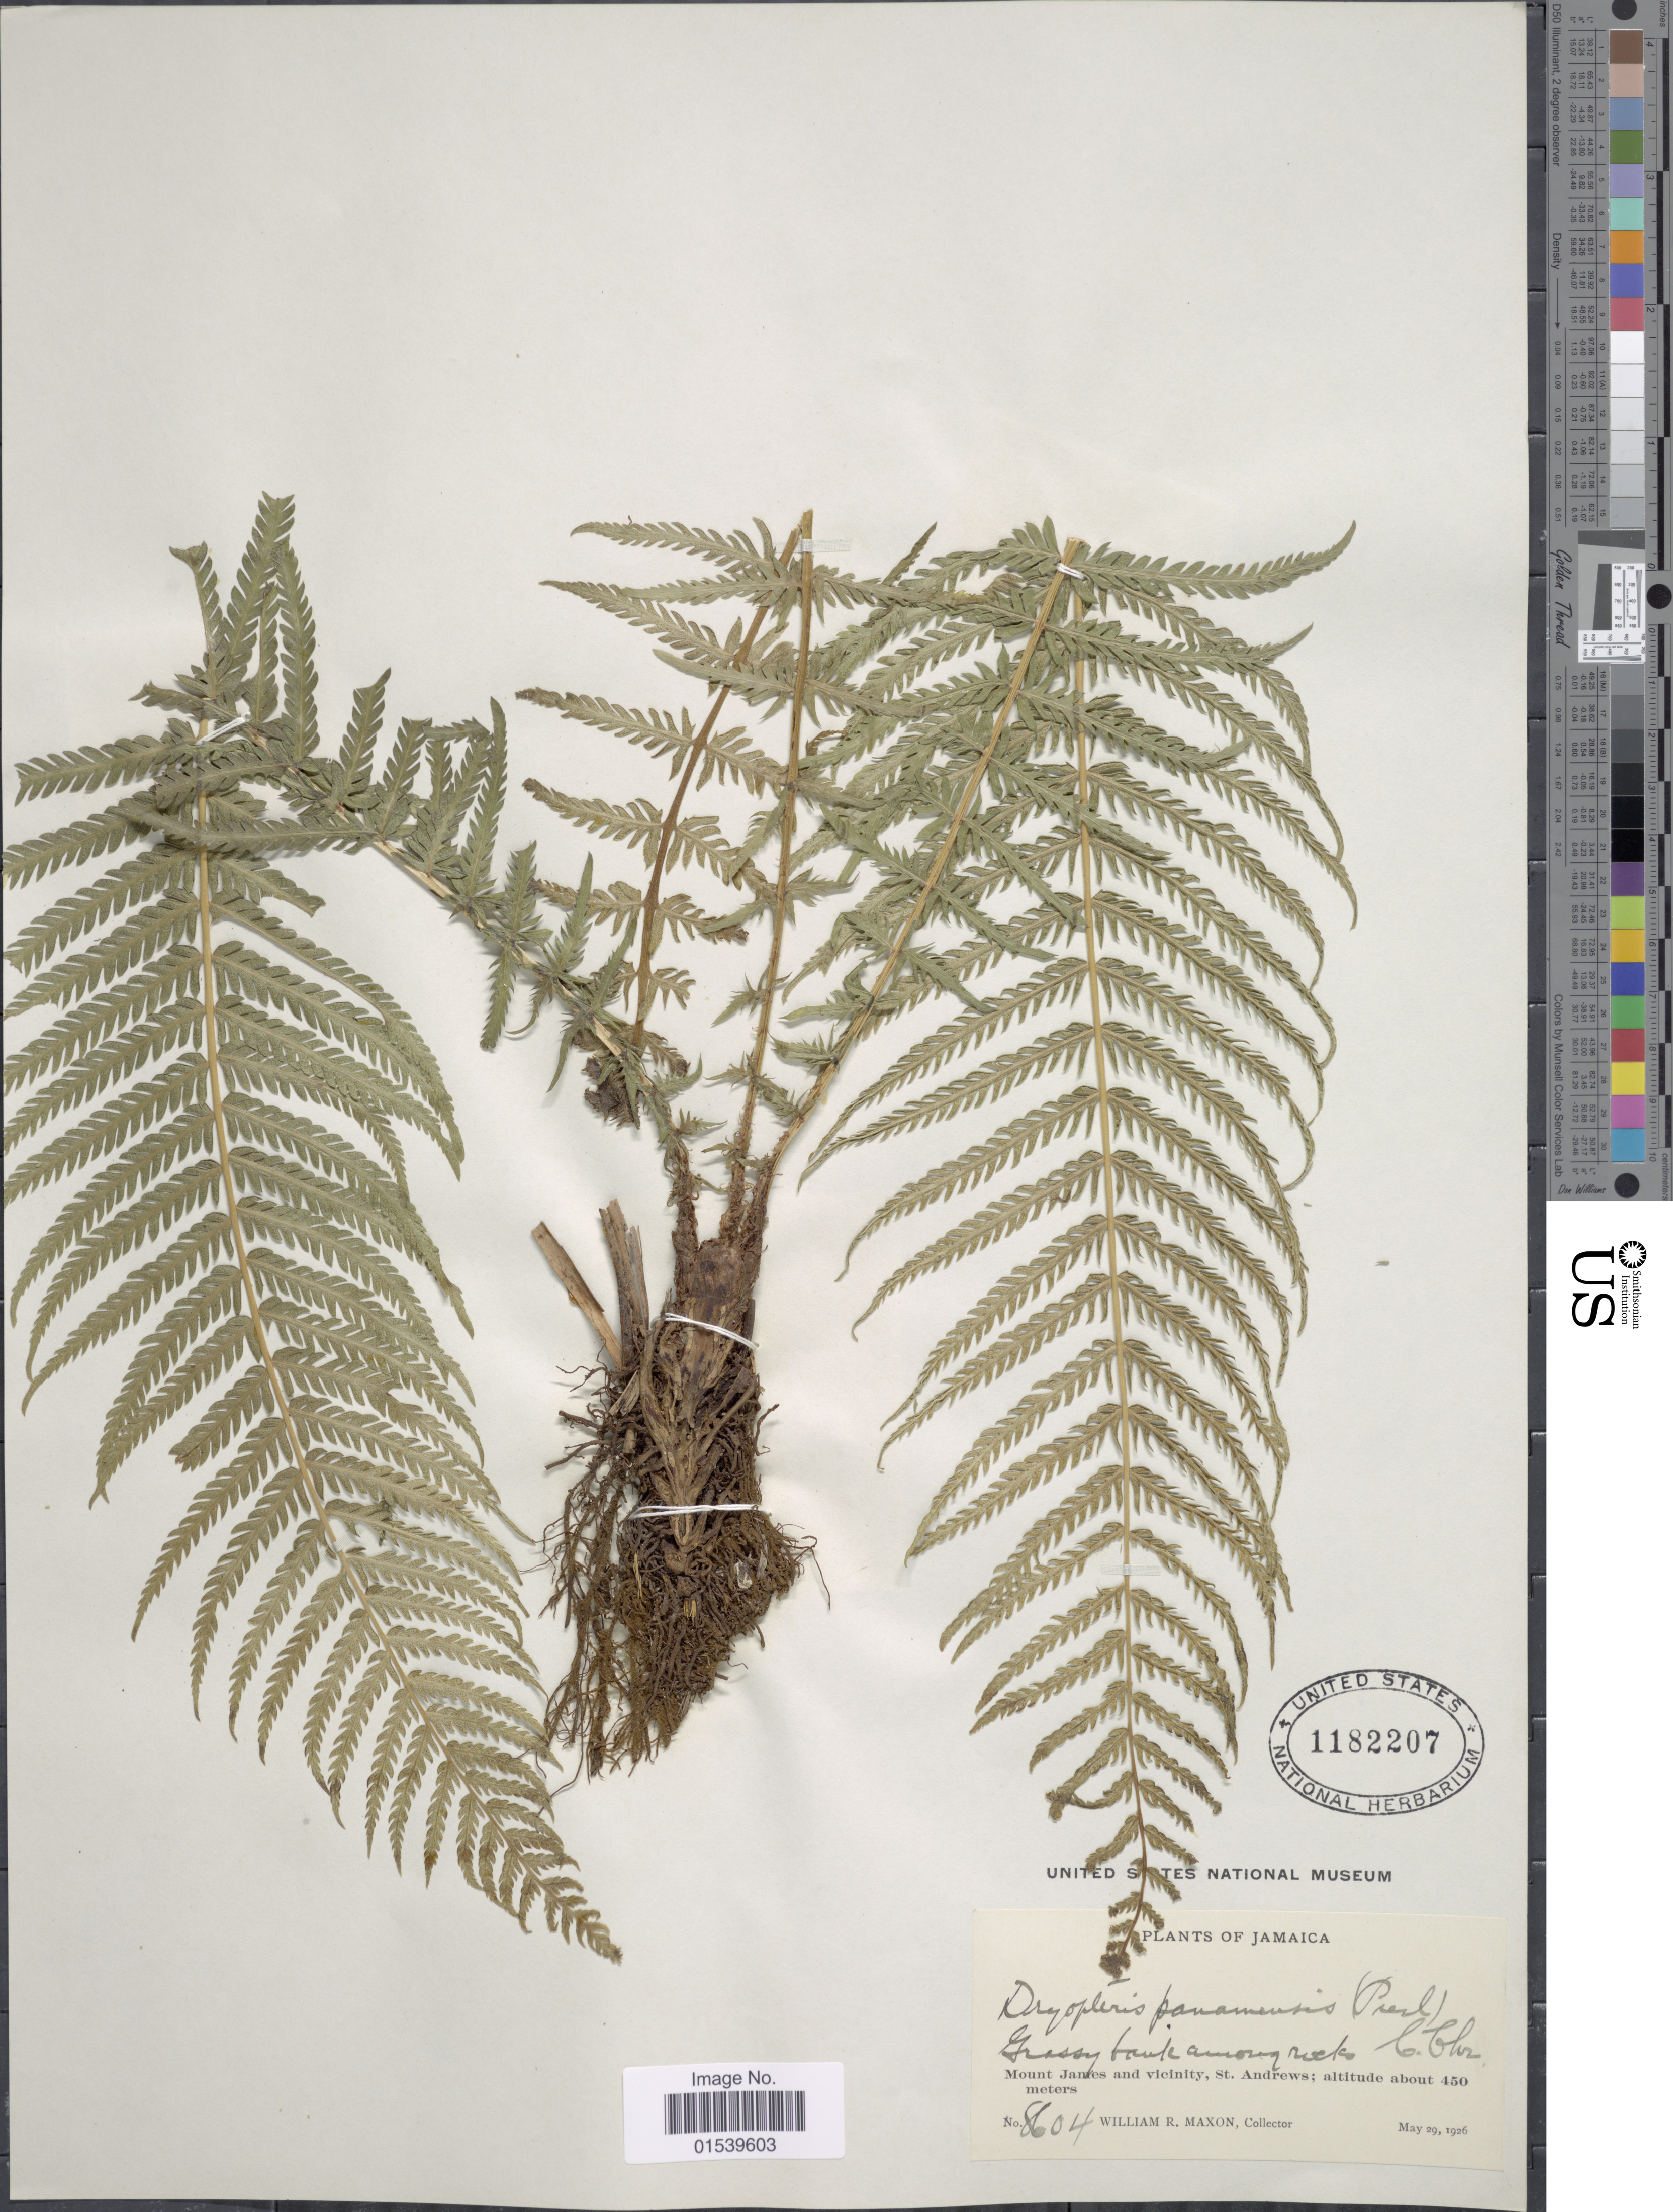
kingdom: Plantae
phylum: Tracheophyta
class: Polypodiopsida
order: Polypodiales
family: Thelypteridaceae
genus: Amauropelta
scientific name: Amauropelta resinifera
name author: (Desv.) Pic. Serm.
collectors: W. R. Maxon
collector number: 8604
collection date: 1926-05-29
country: Jamaica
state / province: Saint Andrew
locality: Mount James and vicinity, St. Andrews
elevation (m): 450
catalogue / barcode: US 1182207